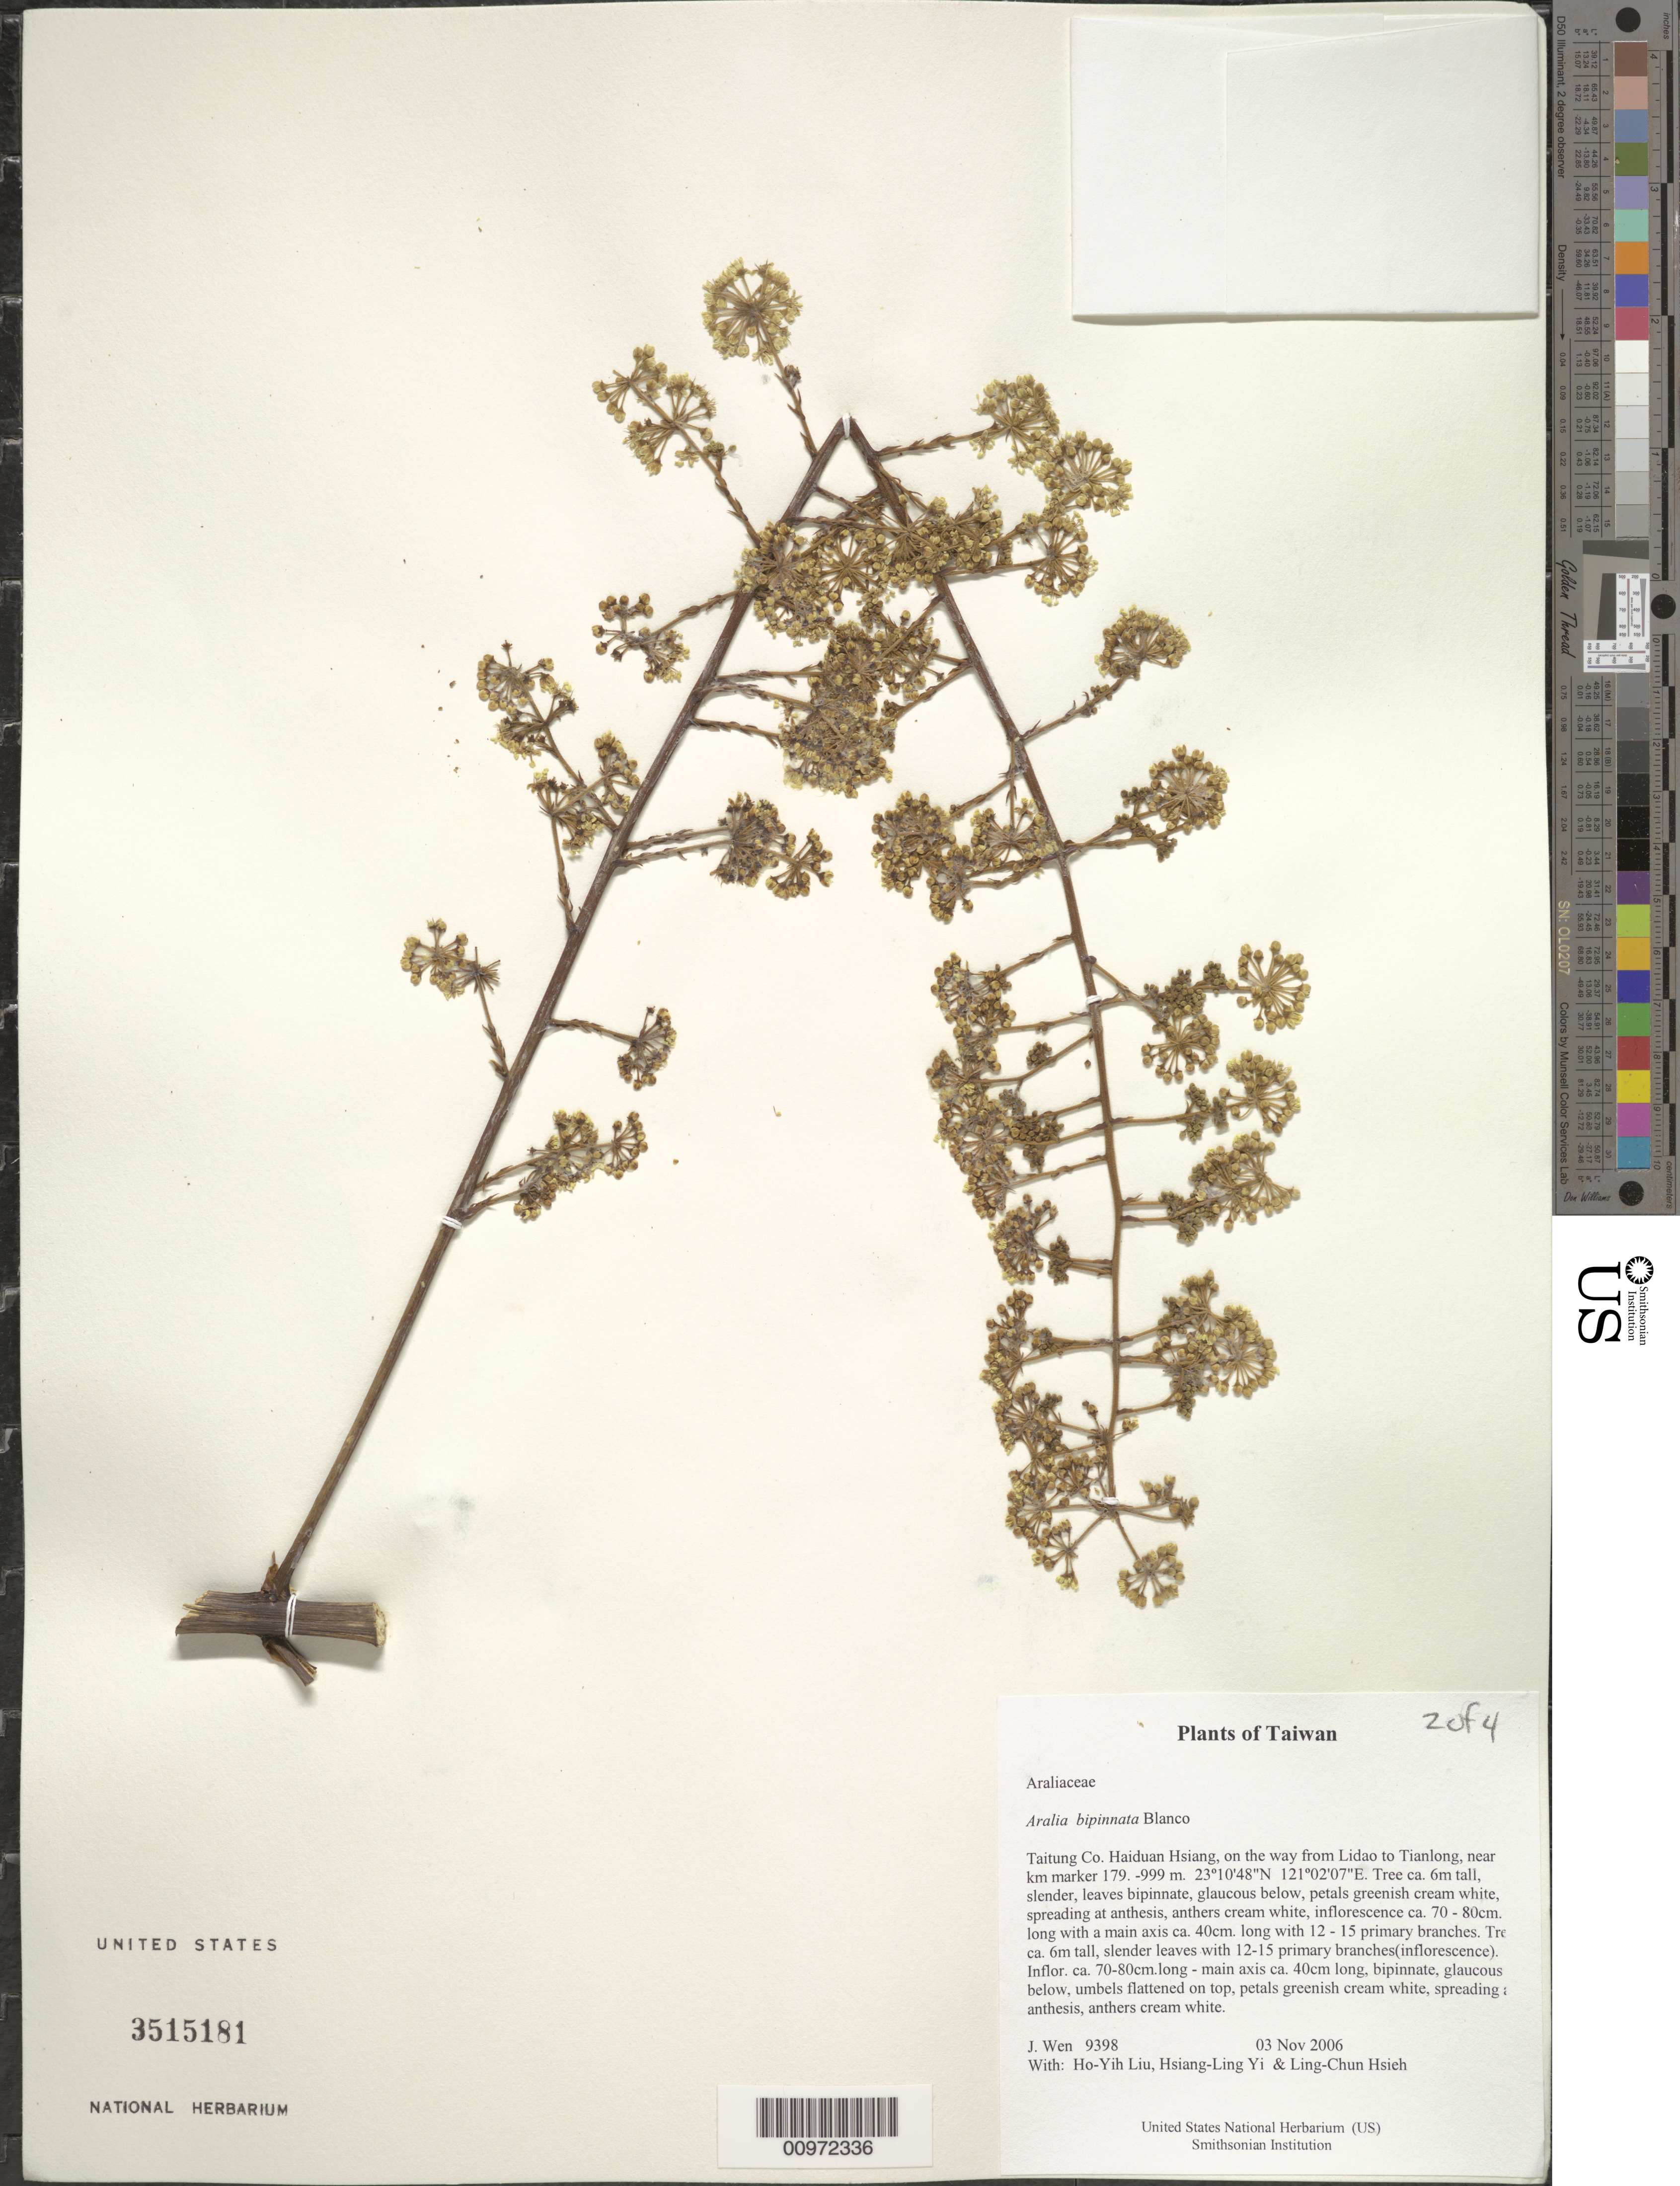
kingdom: Plantae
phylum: Tracheophyta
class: Magnoliopsida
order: Apiales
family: Araliaceae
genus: Aralia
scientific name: Aralia bipinnata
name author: Blanco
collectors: J. Wen, H. Liu, H. l. Yi & L. Hsieh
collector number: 9398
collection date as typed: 03 Nov 2006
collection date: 2006-11-03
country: Taiwan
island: Taiwan [Formosa]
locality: Haiduan Hsiang, on the way from Lidao to Tianlong, near km marker 179.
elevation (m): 999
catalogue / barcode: US 3515181